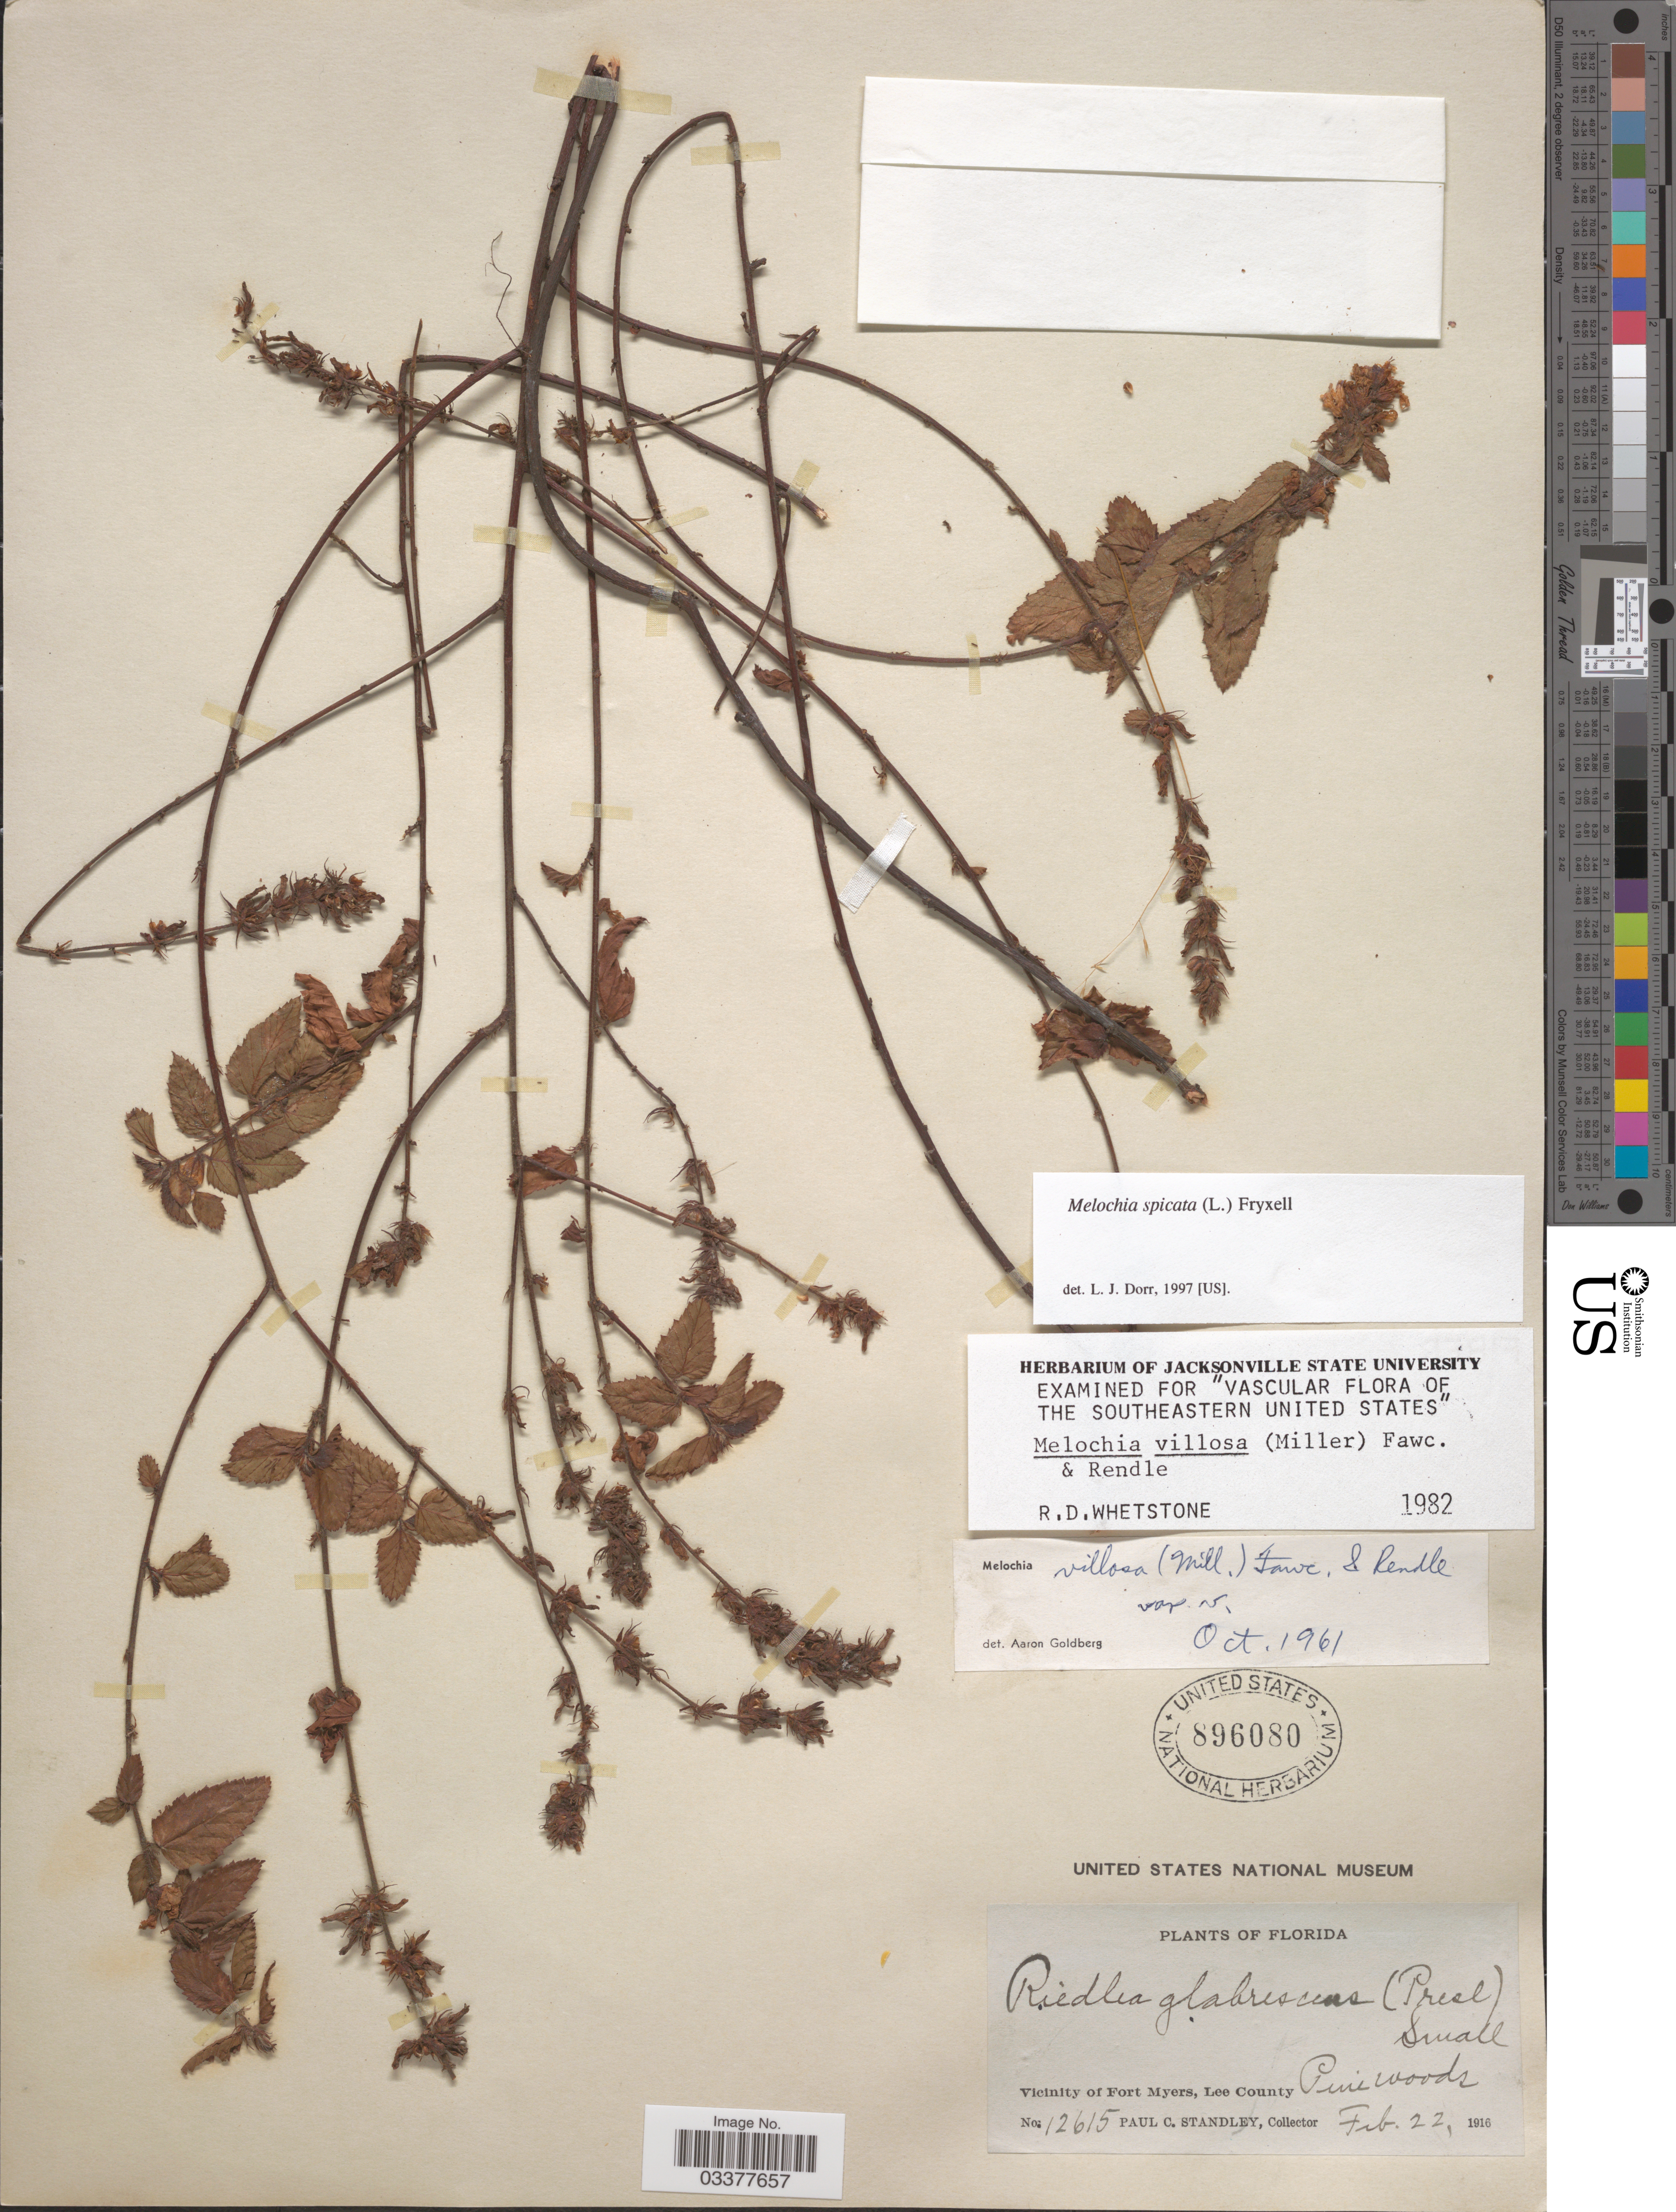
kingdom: Plantae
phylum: Tracheophyta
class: Magnoliopsida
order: Malvales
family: Malvaceae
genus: Melochia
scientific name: Melochia spicata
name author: (L.) Fryxell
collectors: P. C. Standley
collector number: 12615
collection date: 1916-02-22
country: United States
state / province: Florida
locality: Vicinity of Fort Myers, Lee County. Pine woods.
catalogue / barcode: US 896080